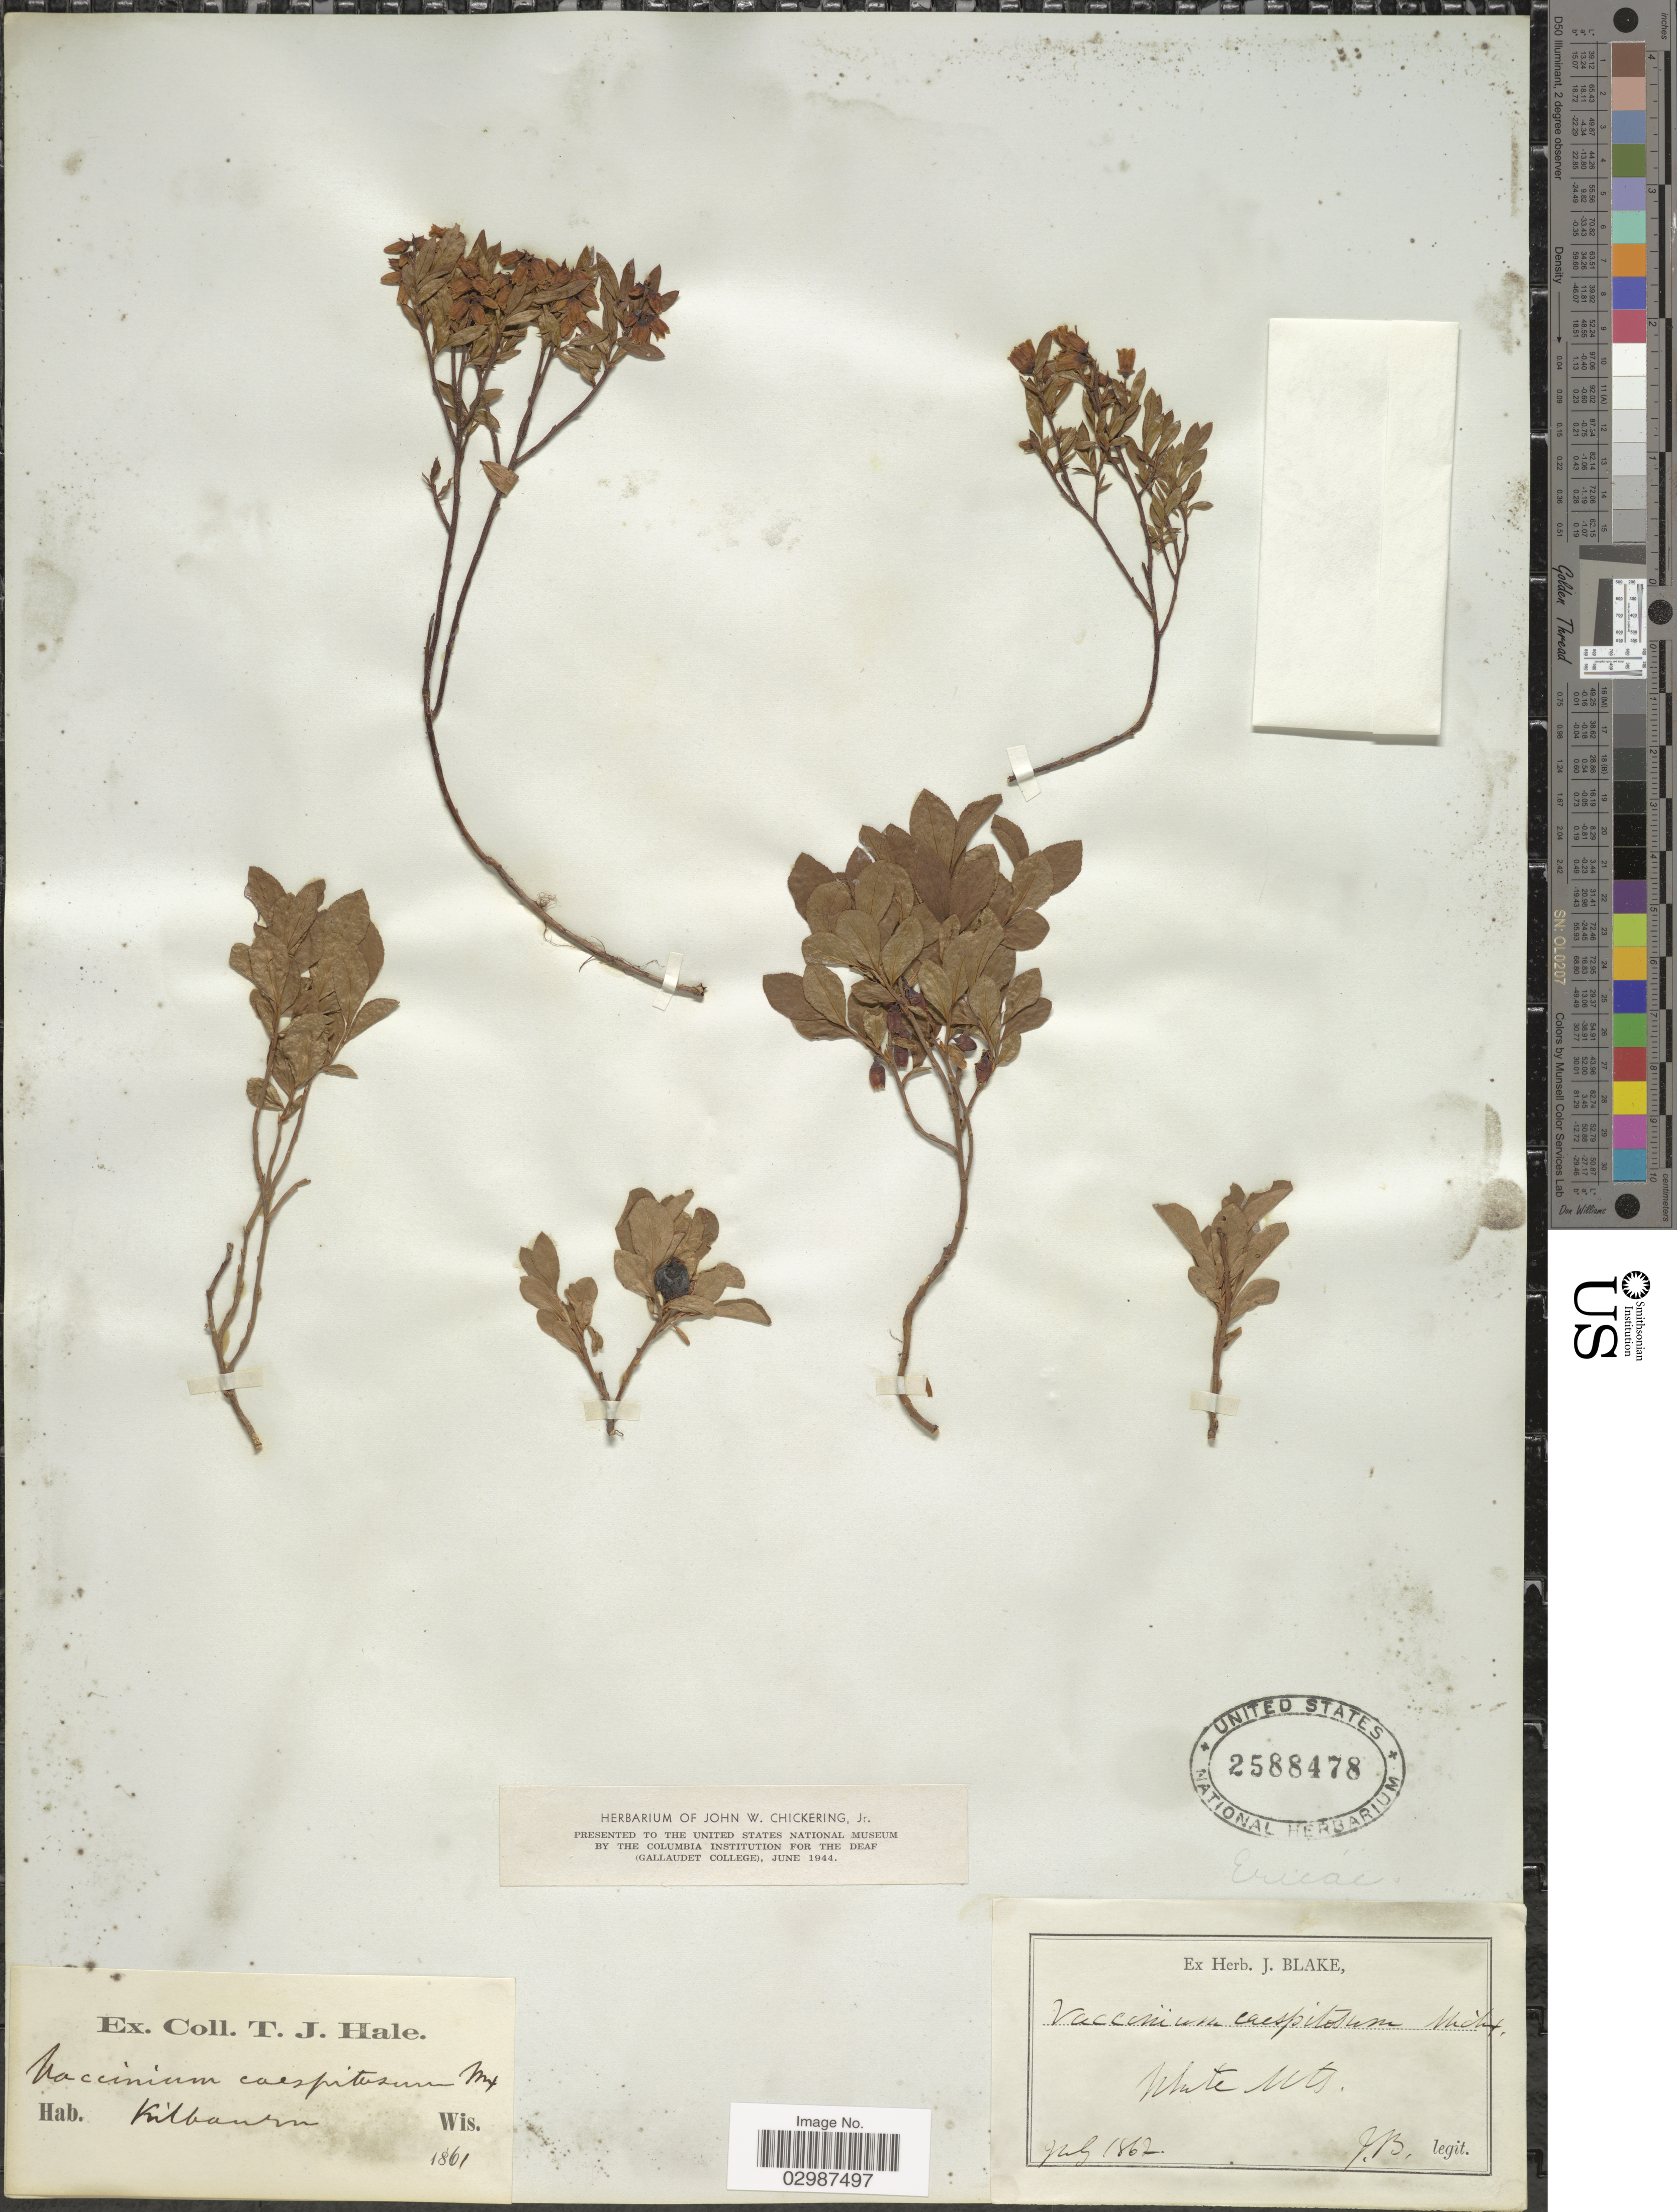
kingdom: Plantae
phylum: Tracheophyta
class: Magnoliopsida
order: Ericales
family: Ericaceae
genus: Vaccinium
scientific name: Vaccinium caespitosum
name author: Michx.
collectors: J. Blake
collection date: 1862-07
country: United States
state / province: New Hampshire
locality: White Mts.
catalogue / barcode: US 2588478-2